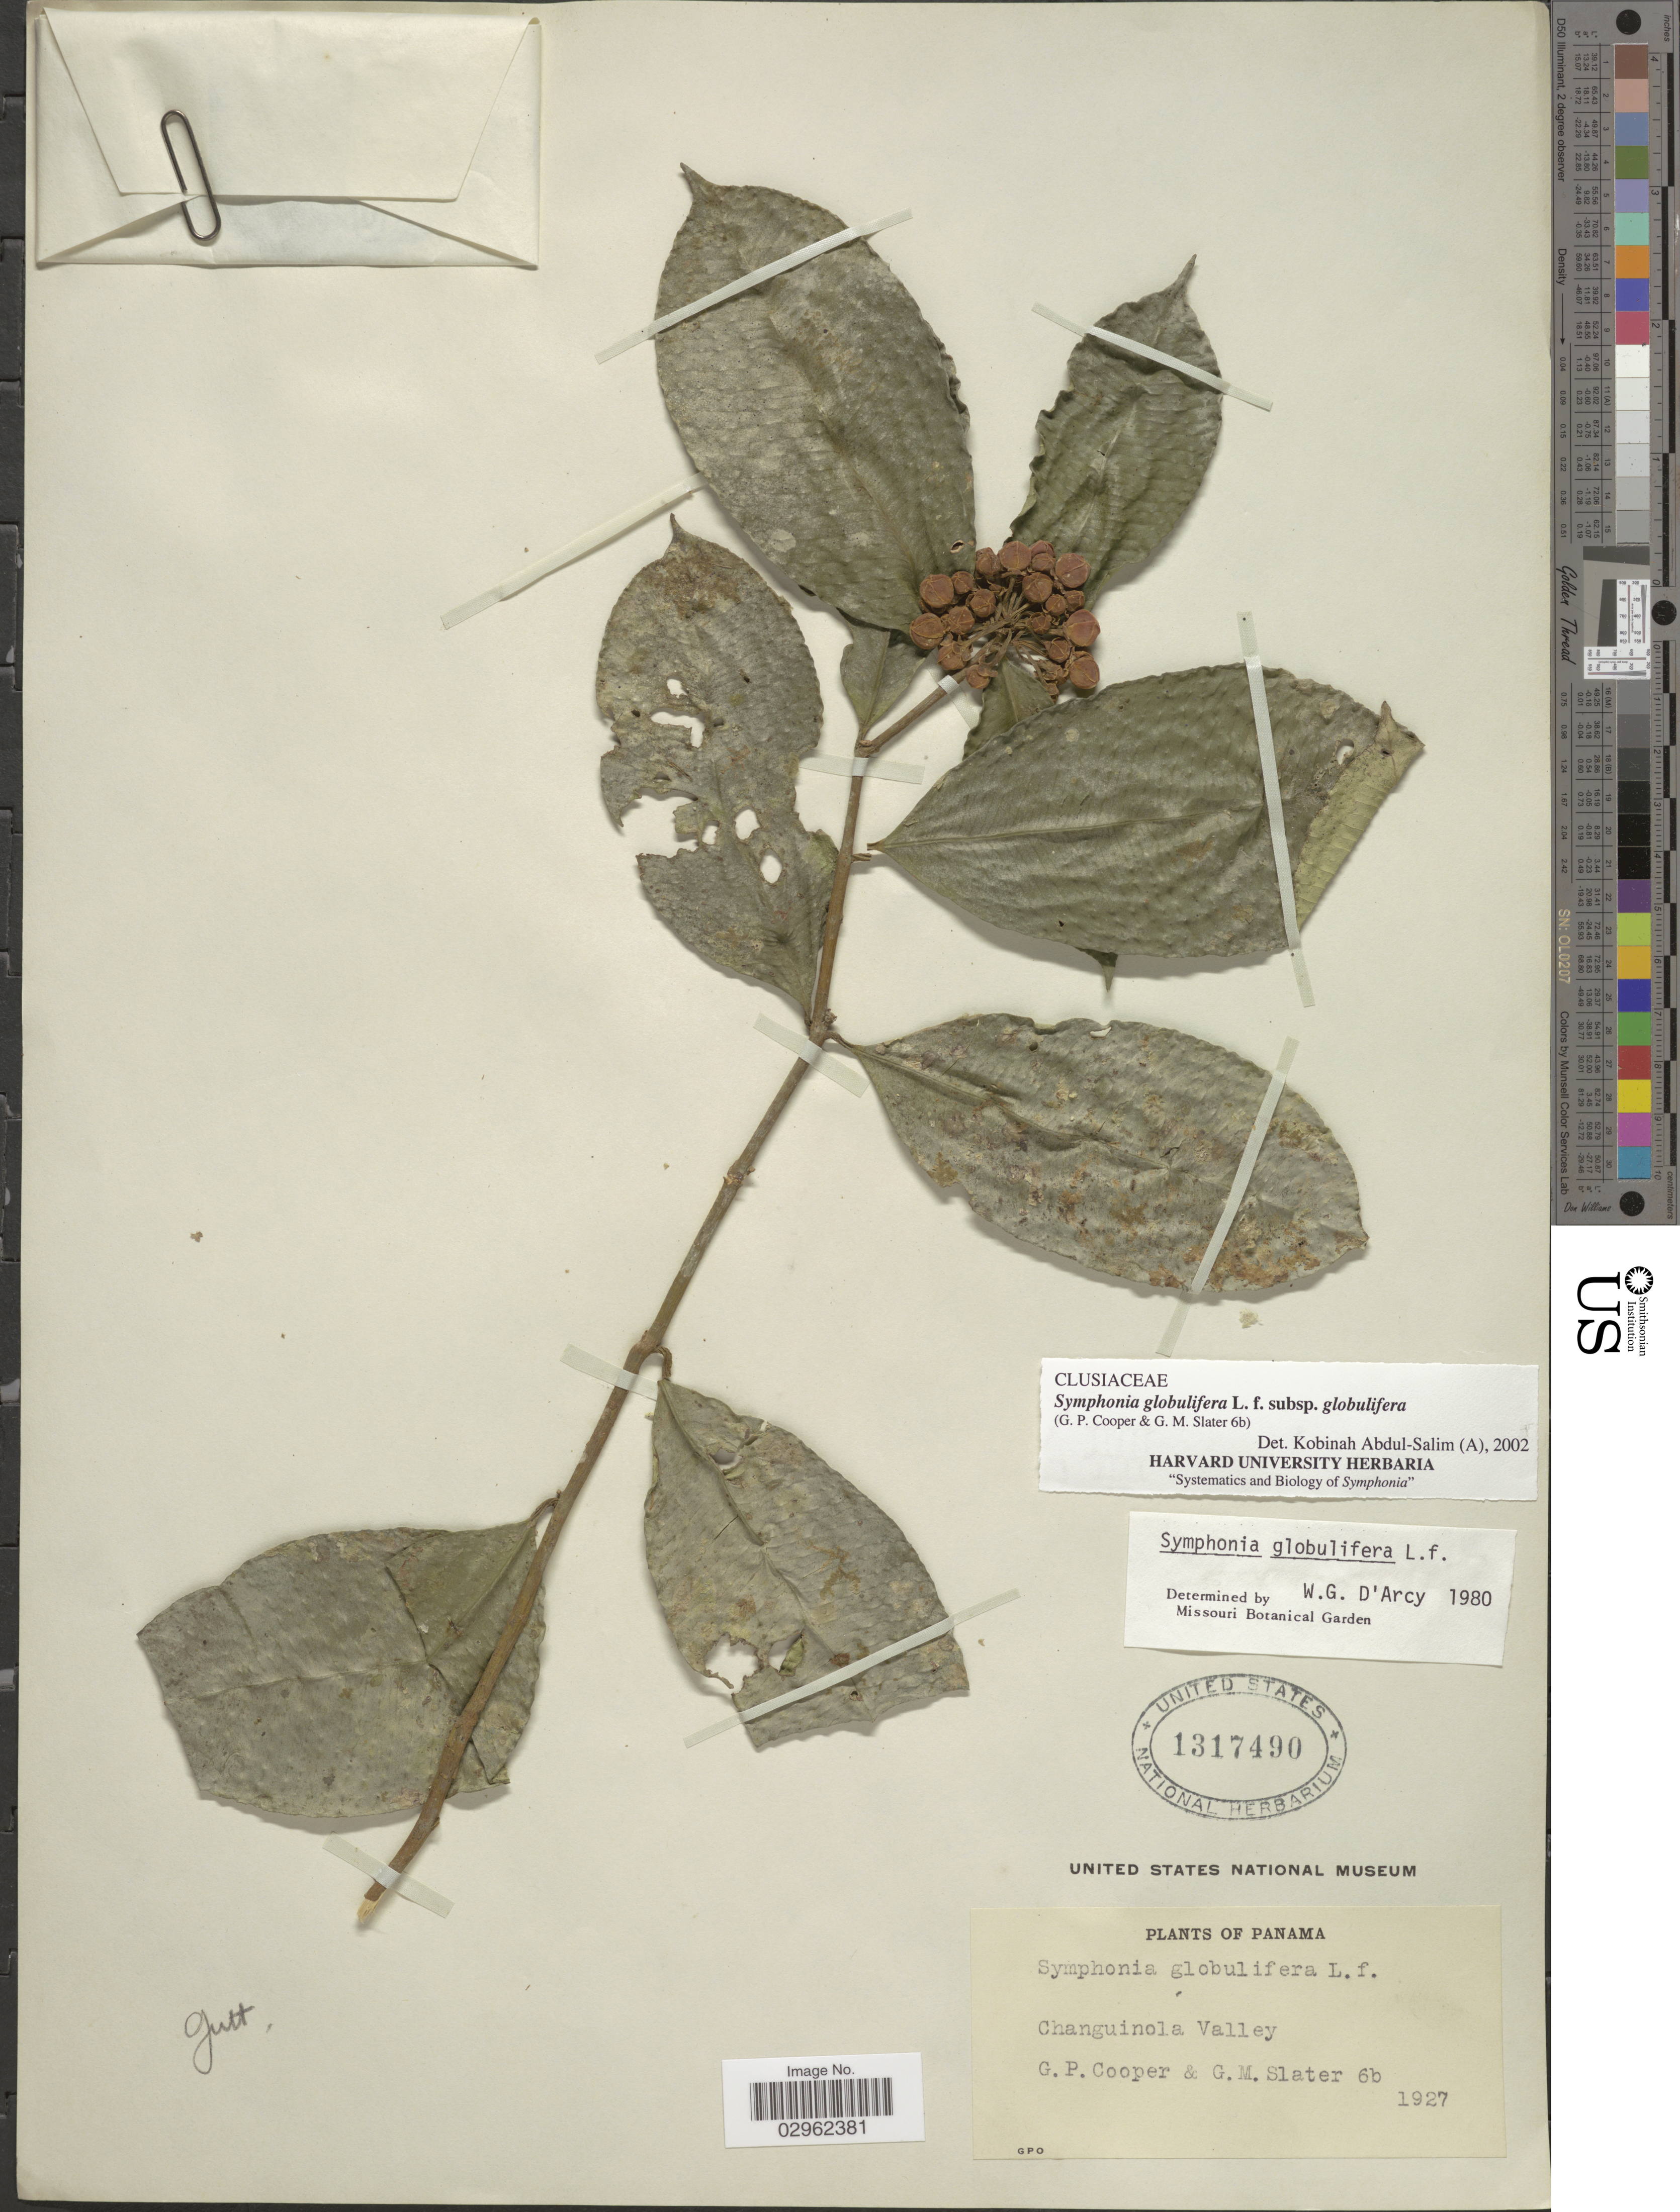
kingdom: Plantae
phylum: Tracheophyta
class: Magnoliopsida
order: Malpighiales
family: Clusiaceae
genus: Symphonia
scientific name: Symphonia globulifera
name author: L. f.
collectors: G. Cooper & G. Slater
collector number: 6b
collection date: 1927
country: Panama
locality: Changuinola Valley.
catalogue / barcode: US 1317490